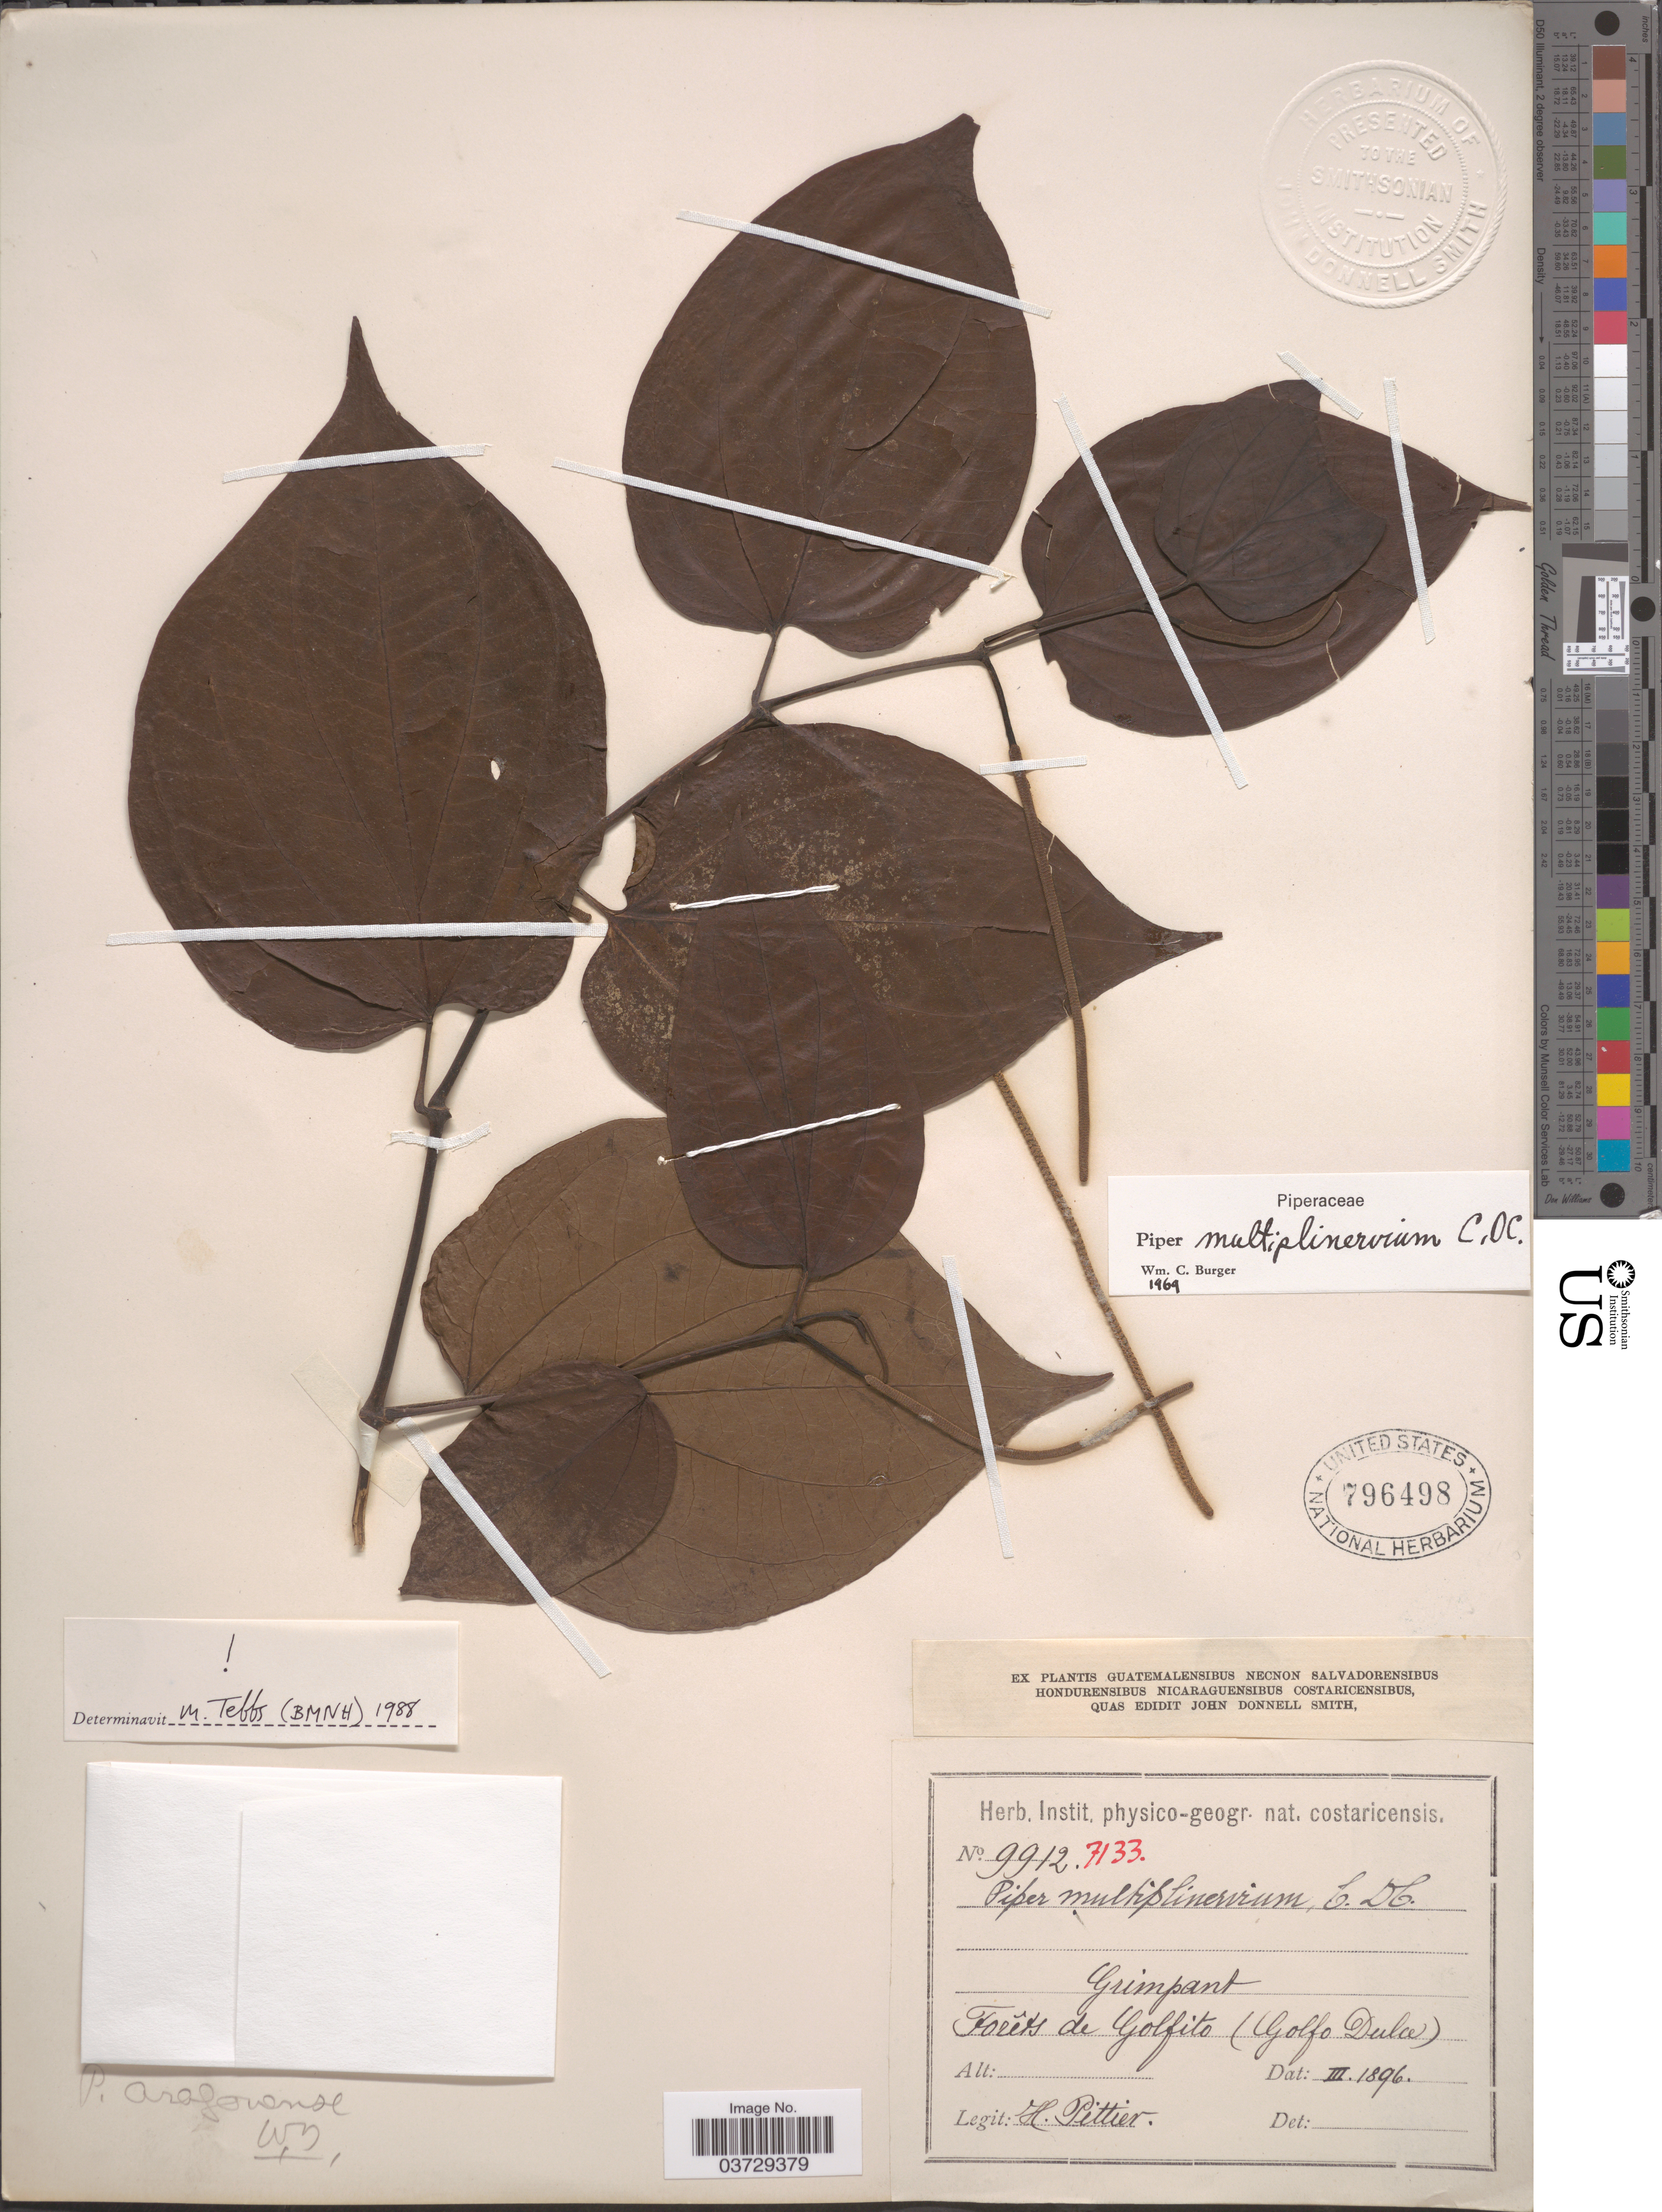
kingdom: Plantae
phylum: Tracheophyta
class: Magnoliopsida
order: Piperales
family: Piperaceae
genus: Piper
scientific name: Piper multiplinervium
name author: C. DC.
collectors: H. F. Pittier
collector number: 9912/7133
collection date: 1896-03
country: Costa Rica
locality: Grimpant. Forêts de Golfito (Golfo Dulce).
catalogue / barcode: US 796498